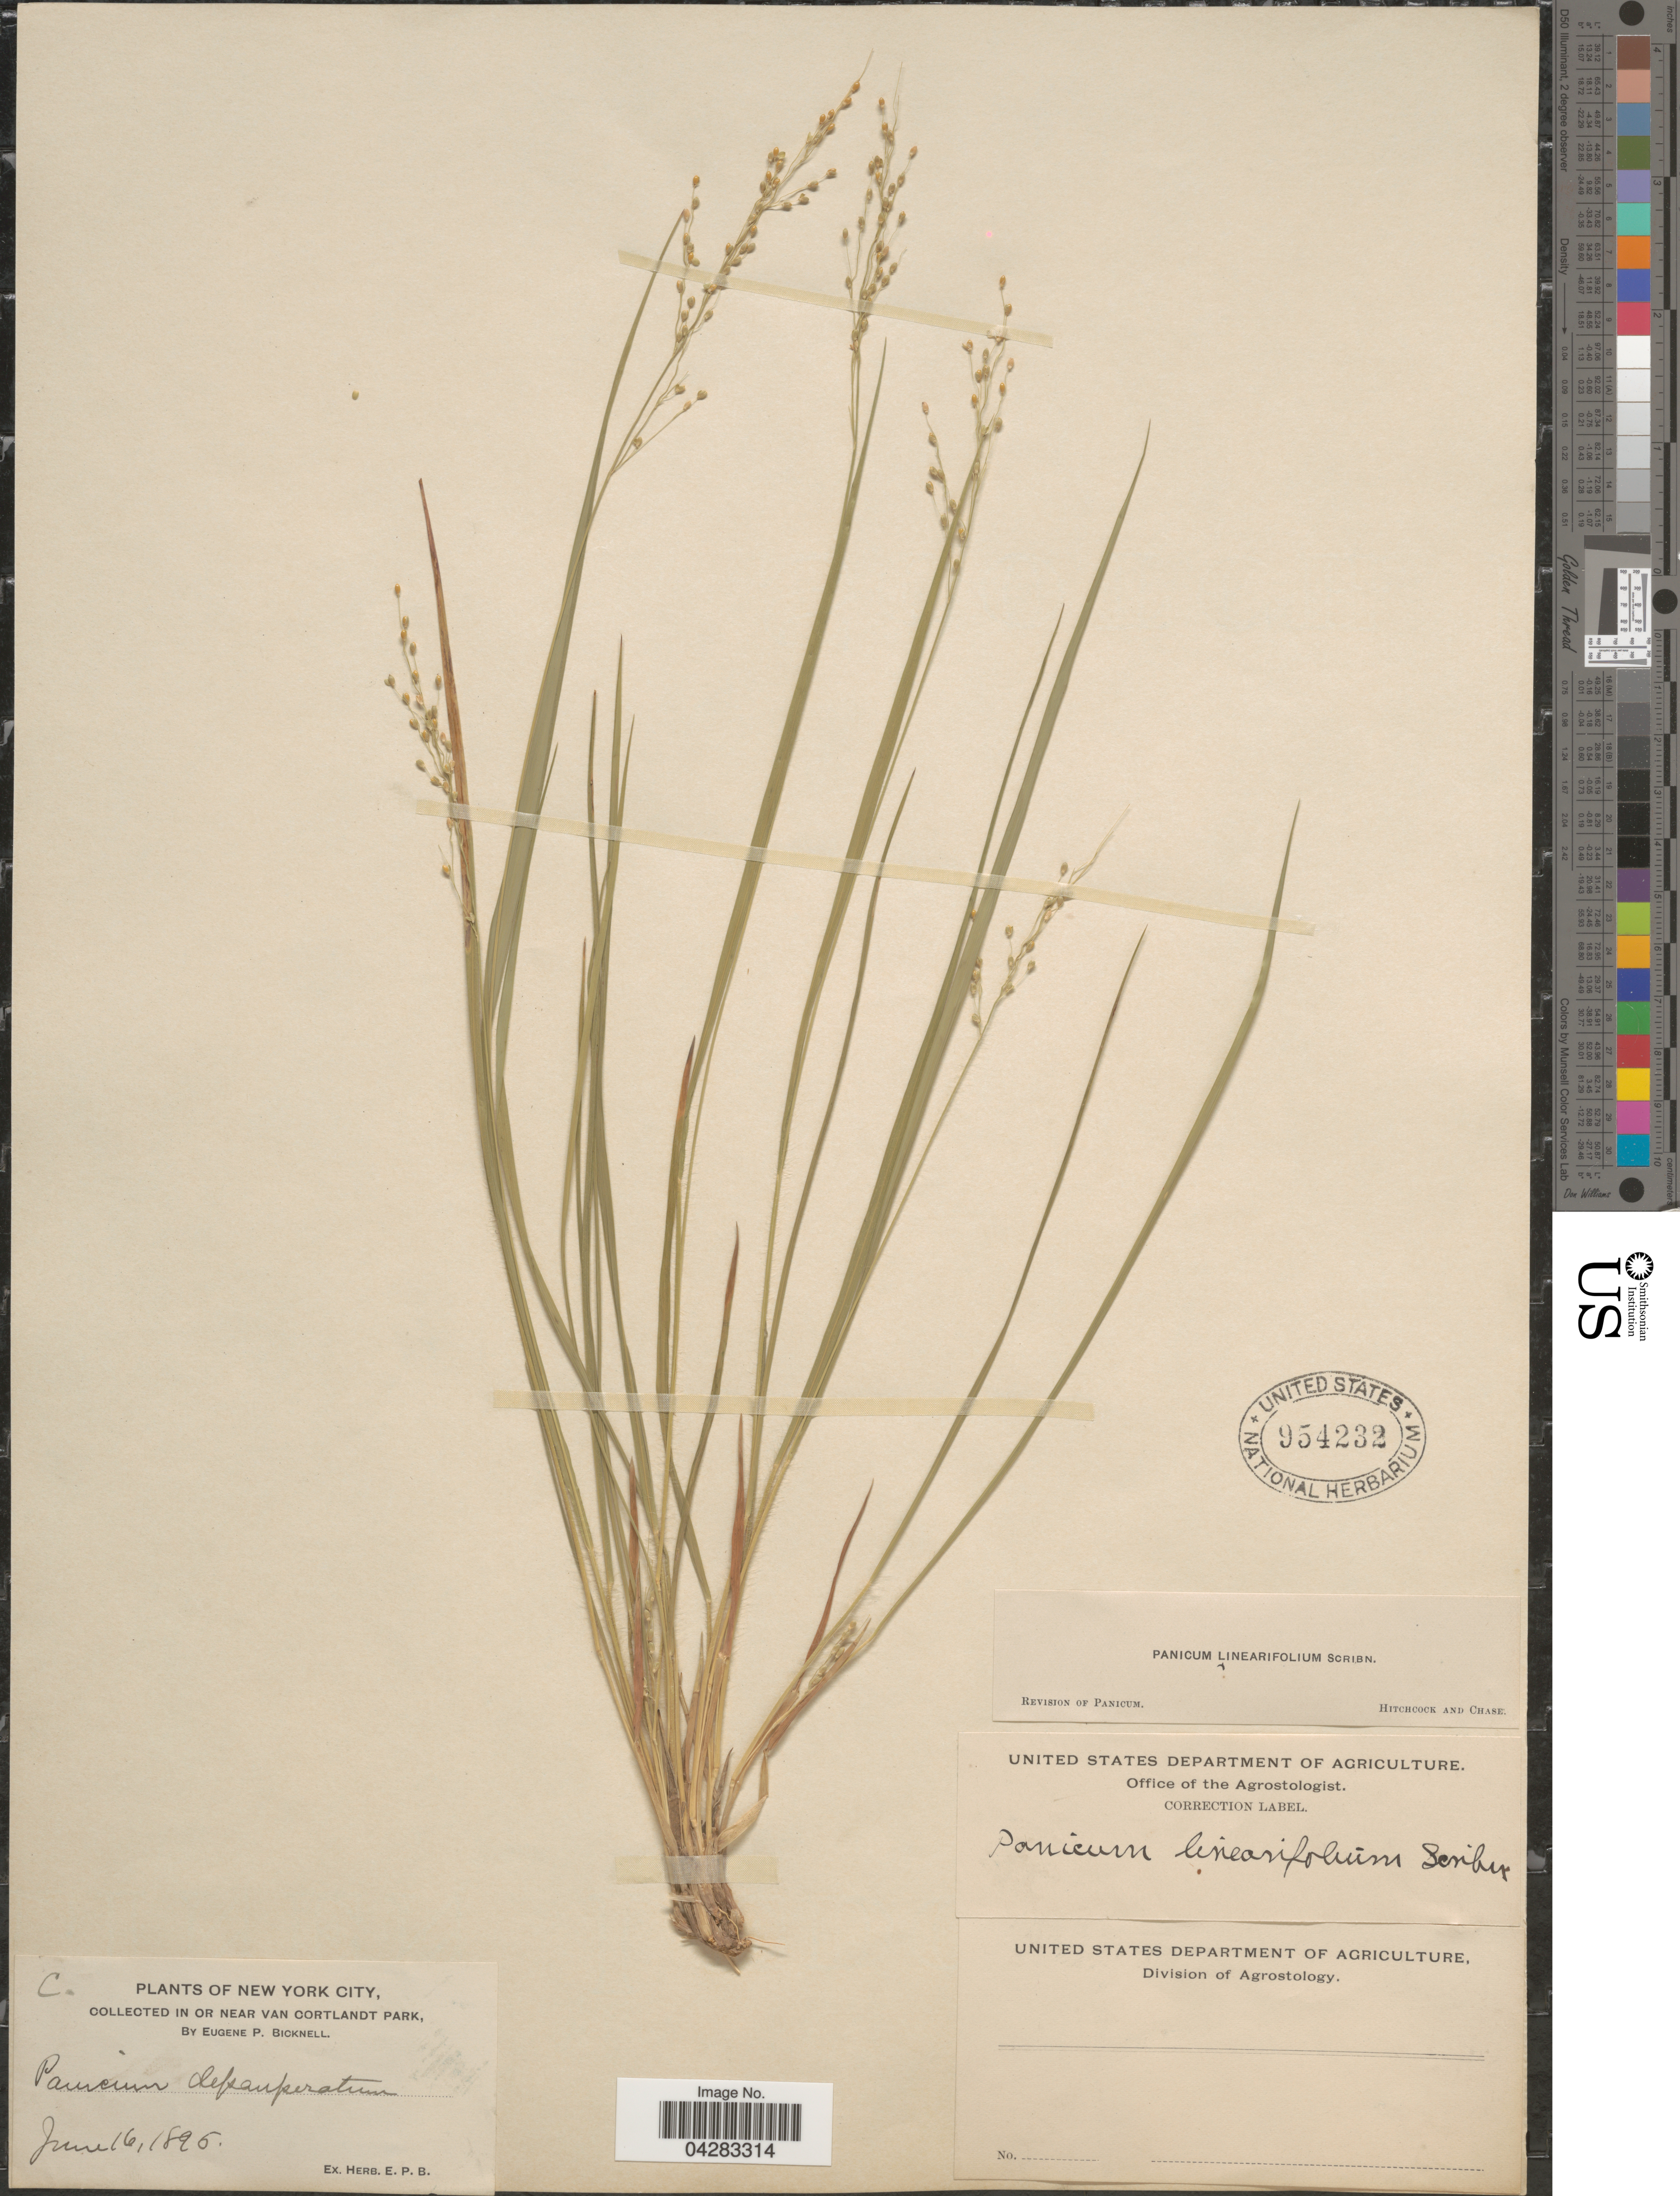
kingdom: Plantae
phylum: Tracheophyta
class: Liliopsida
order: Poales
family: Poaceae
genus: Dichanthelium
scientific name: Dichanthelium linearifolium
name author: (Scribn.) Gould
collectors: E. P. Bicknell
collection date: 1895-06-16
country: United States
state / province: New York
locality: New York City. In Or Near Van Cortlandt Park.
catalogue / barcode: US 954232